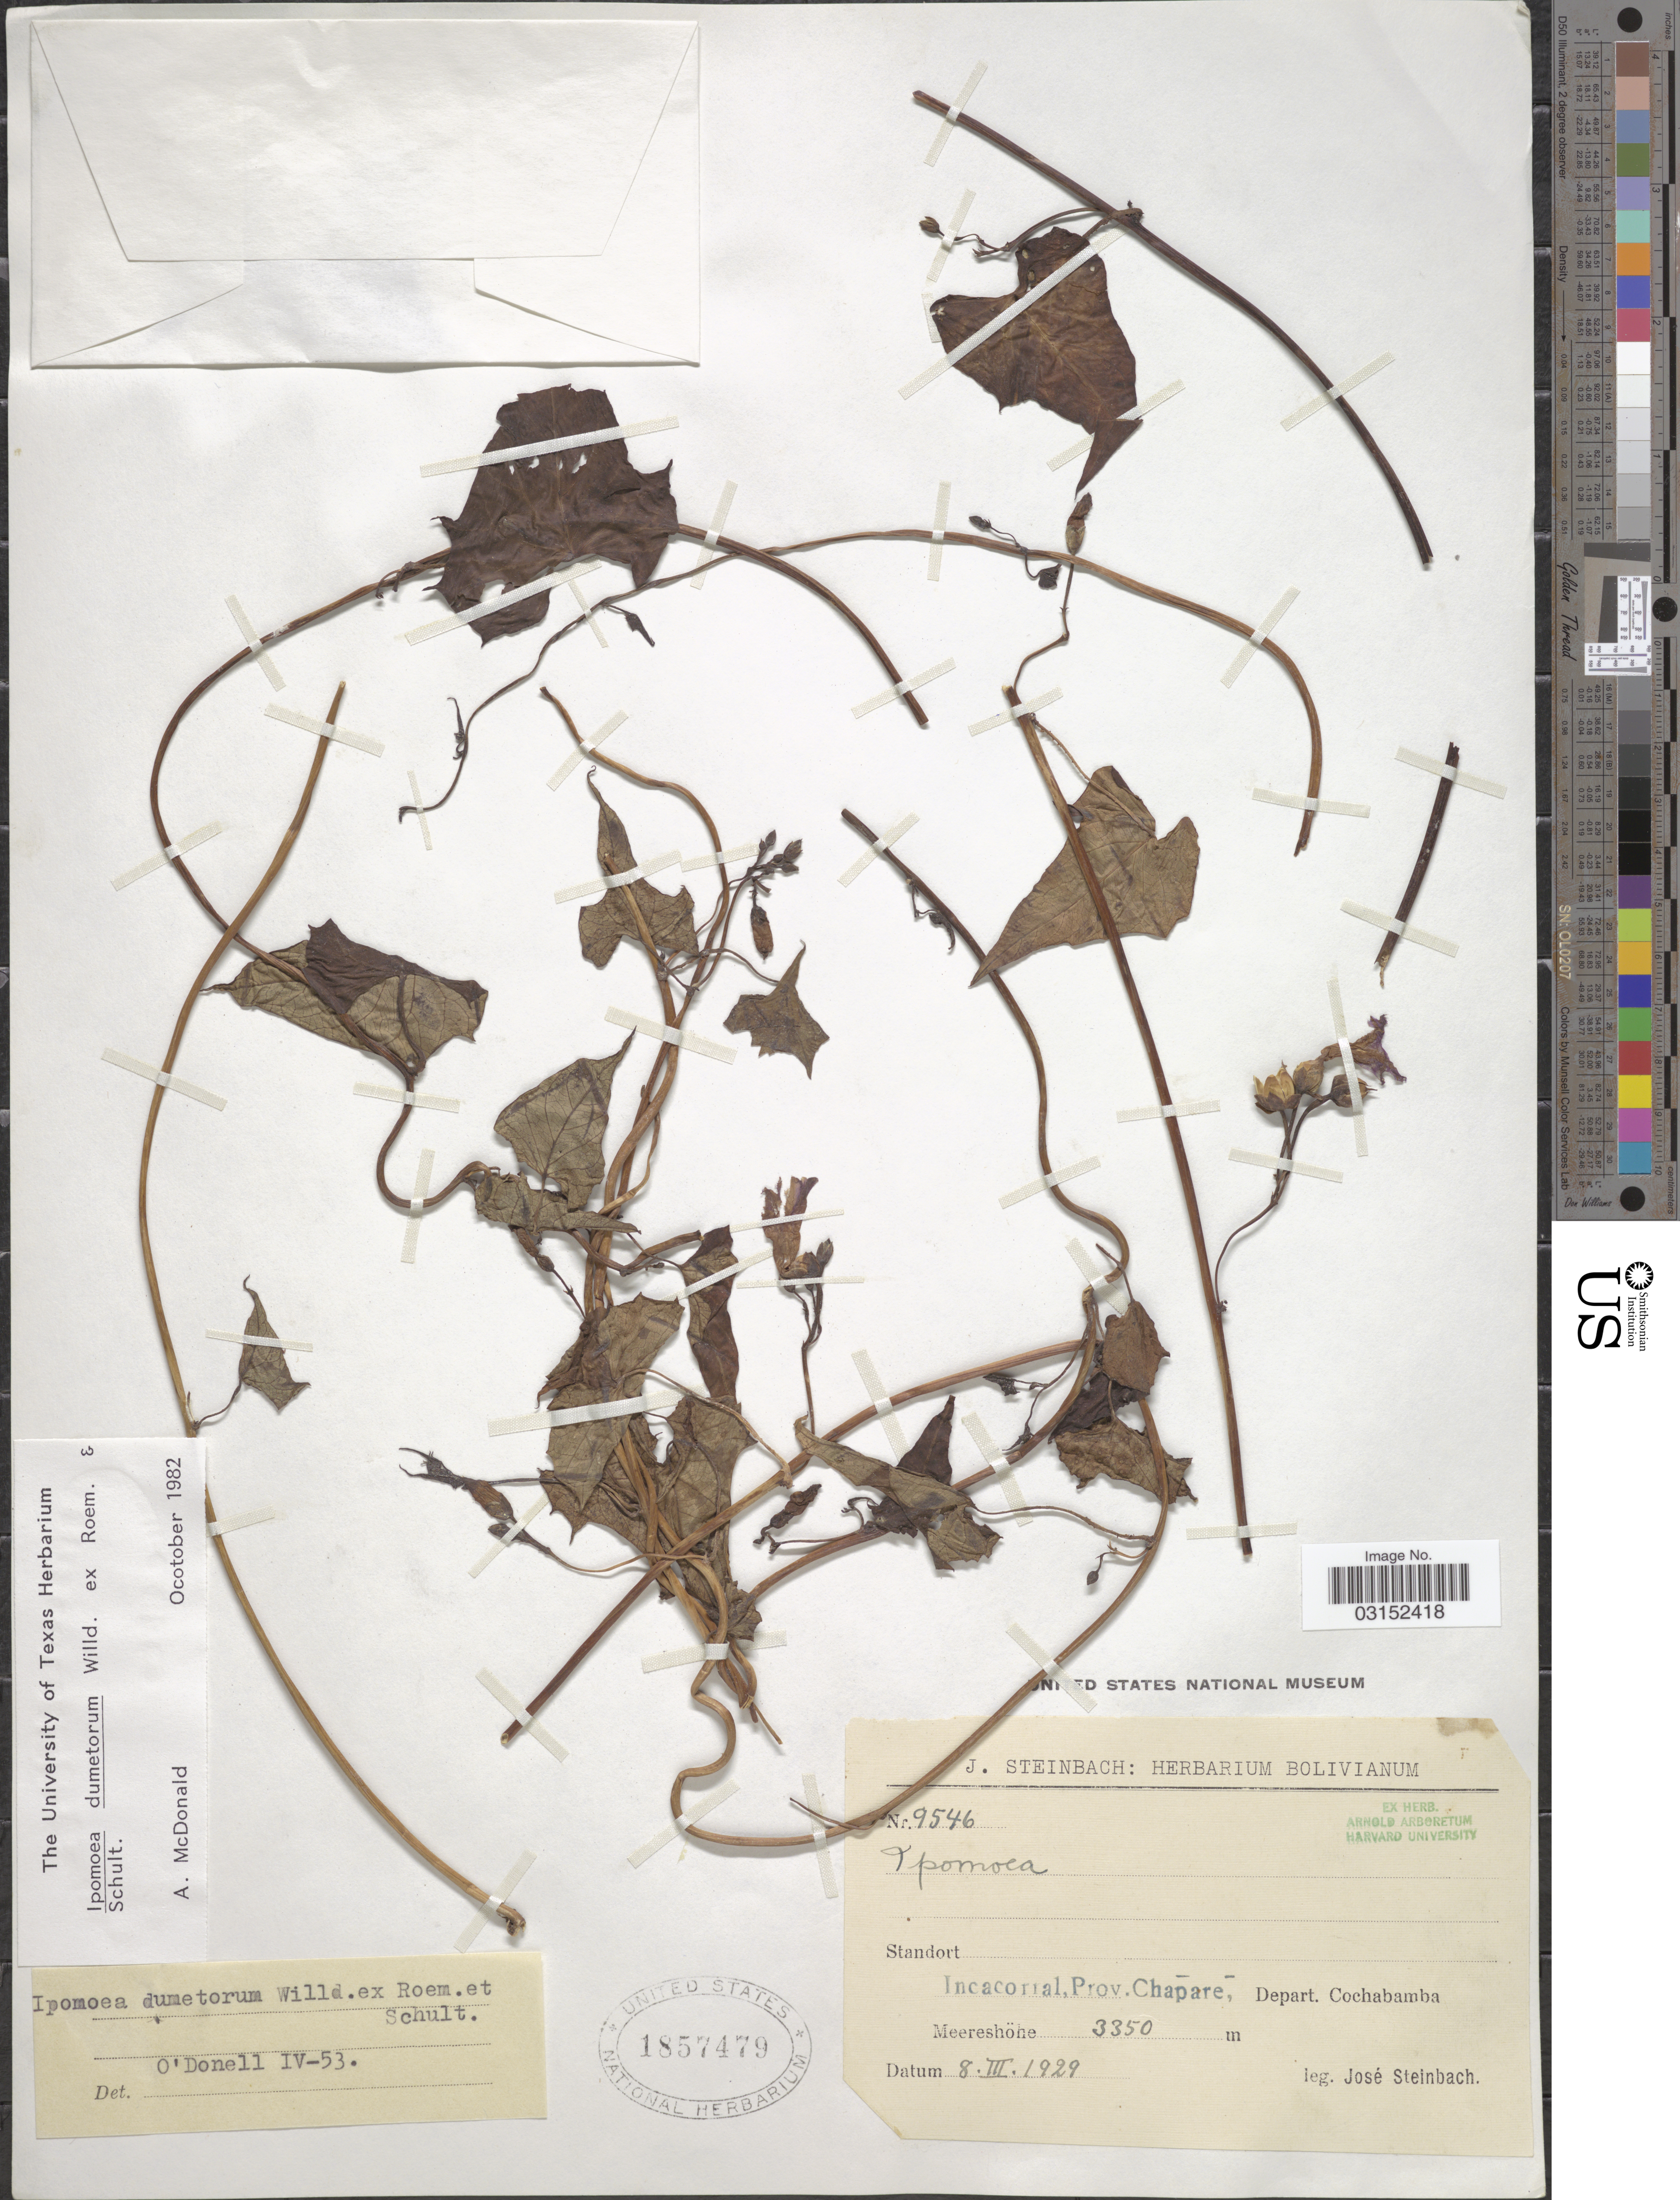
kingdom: Plantae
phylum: Tracheophyta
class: Magnoliopsida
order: Solanales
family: Convolvulaceae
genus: Ipomoea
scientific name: Ipomoea dumetorum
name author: Willd.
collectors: J. Steinbach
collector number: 9546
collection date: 1929-03-08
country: Bolivia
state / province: Cochabamba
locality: Incacorral, Prov. Chapare, Depart. Cochabamba.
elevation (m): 3350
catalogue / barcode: US 1857479